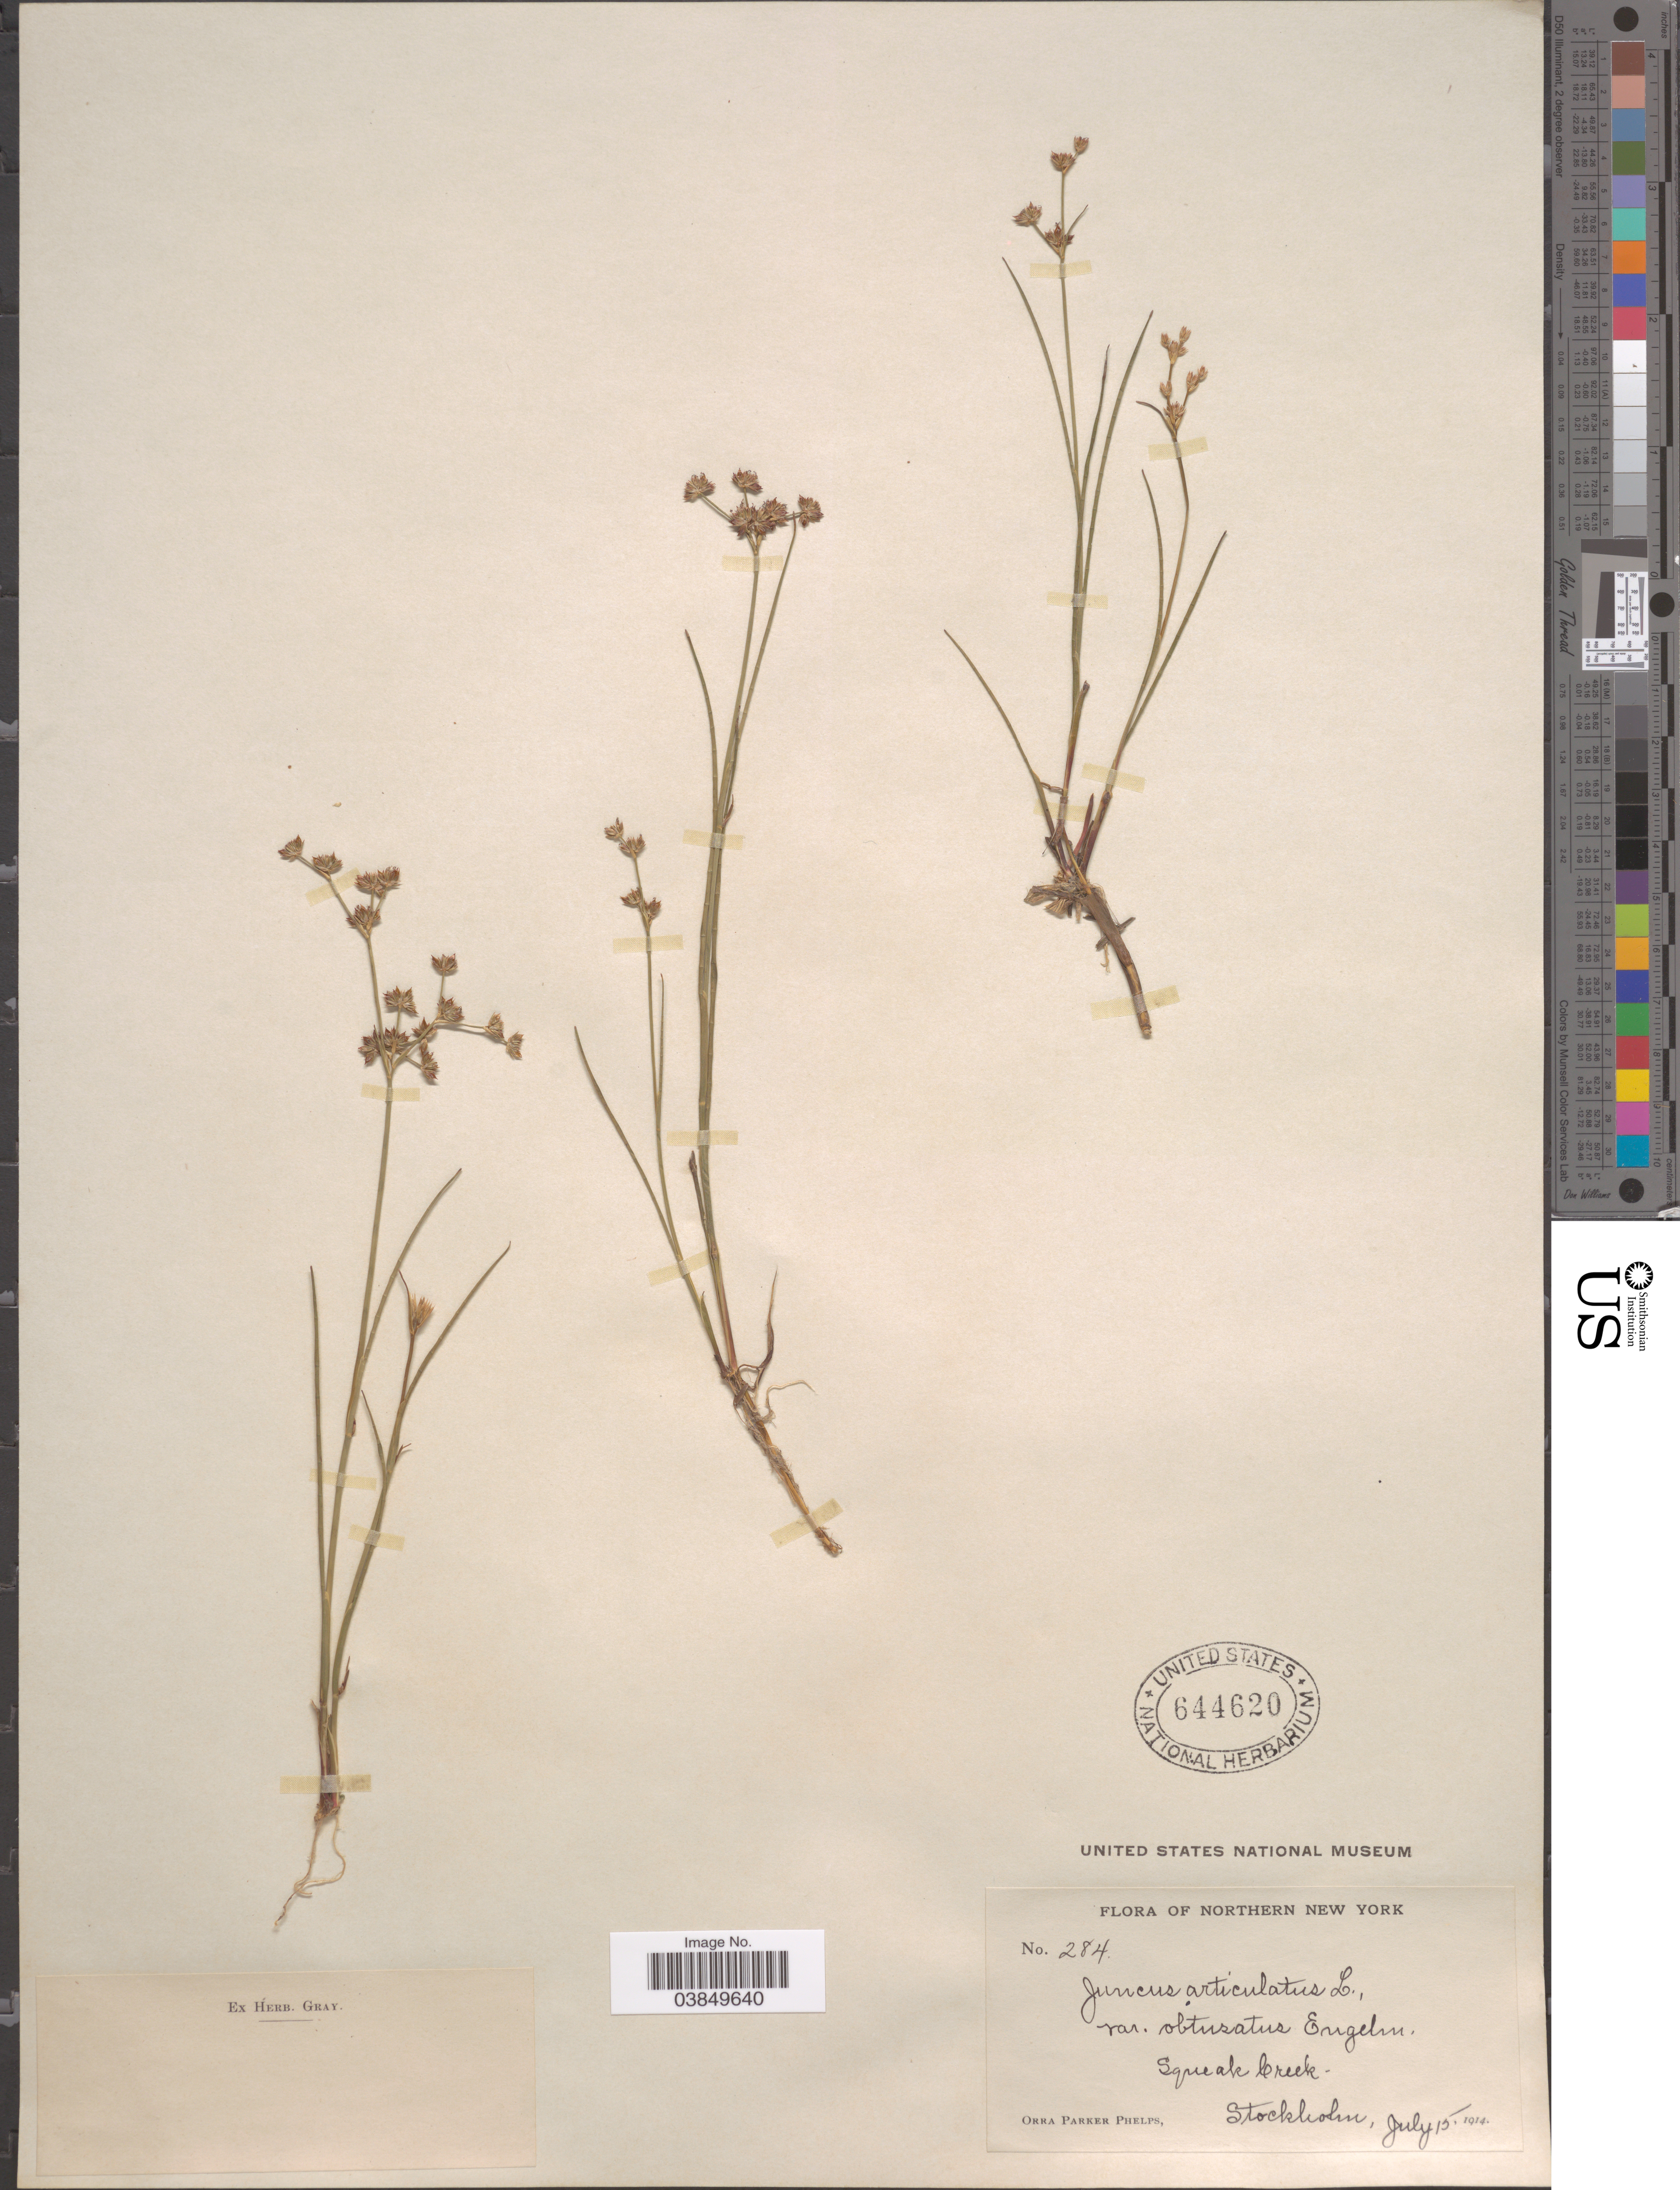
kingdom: Plantae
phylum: Tracheophyta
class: Liliopsida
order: Poales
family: Juncaceae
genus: Juncus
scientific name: Juncus articulatus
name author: L.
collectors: O. P. Phelps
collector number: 284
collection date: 1914-07-15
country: United States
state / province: New York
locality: Northern New York. Squeak Creek, Stockholm.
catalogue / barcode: US 644620